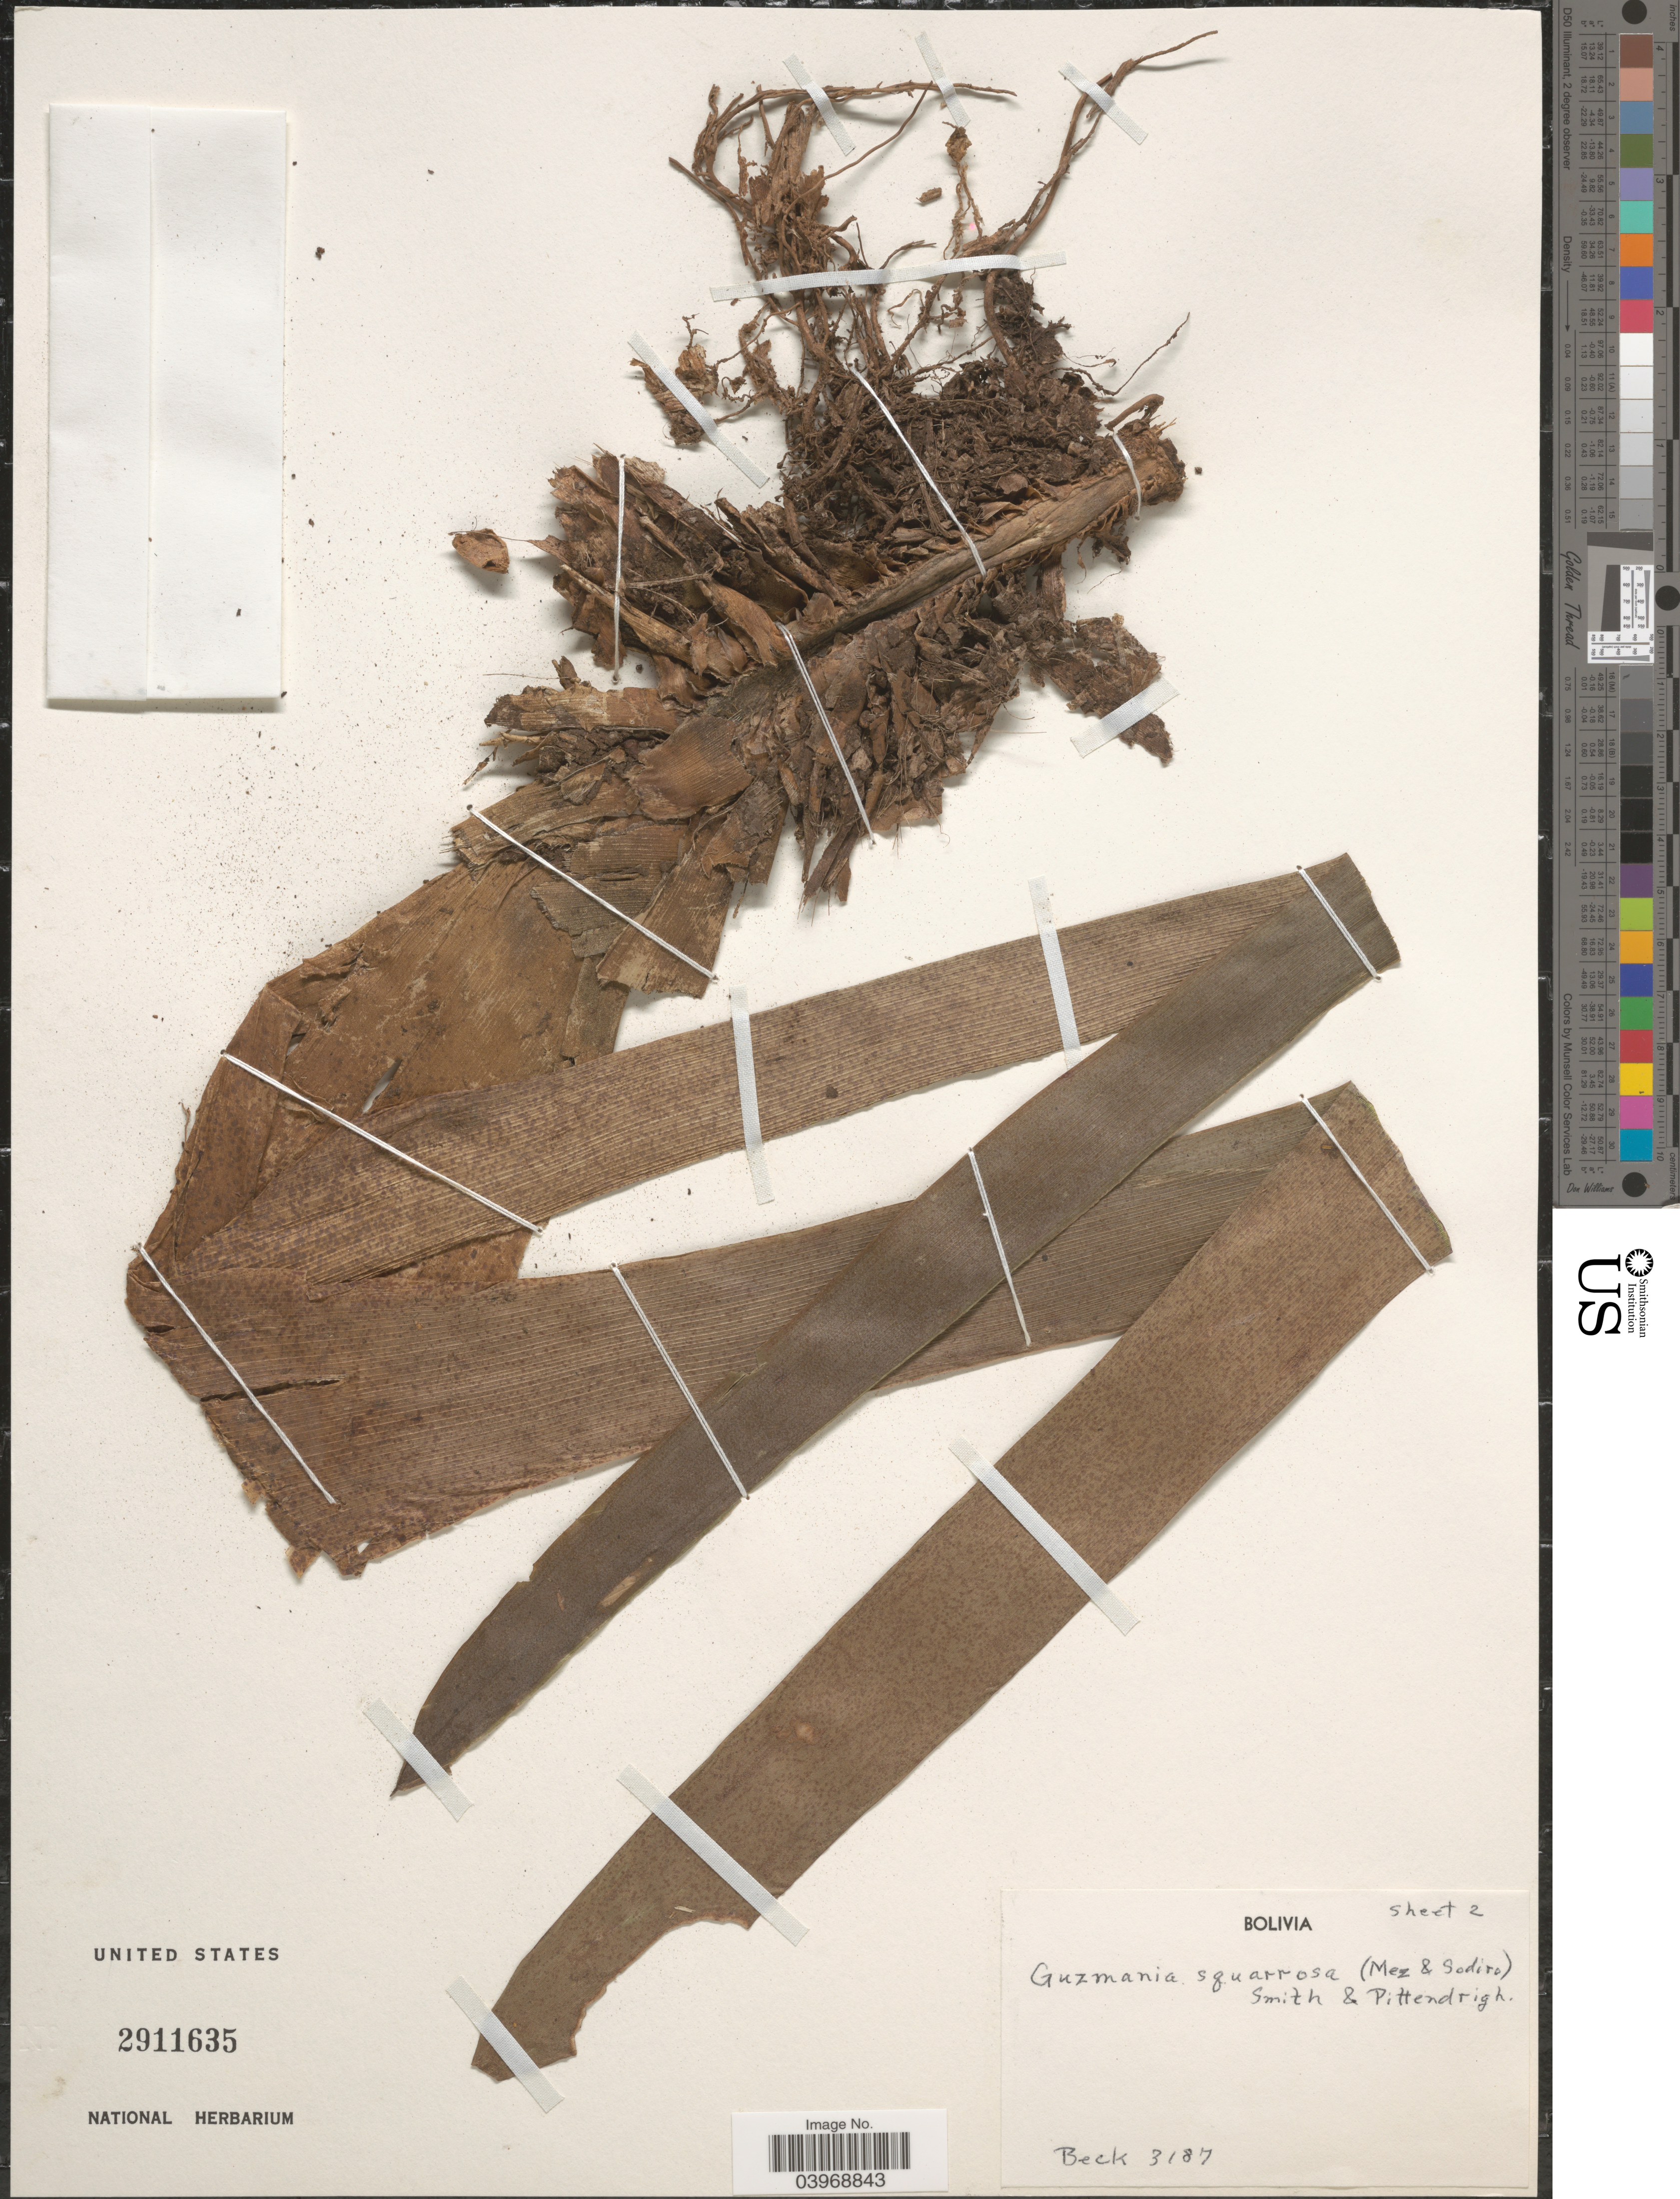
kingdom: Plantae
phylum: Tracheophyta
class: Liliopsida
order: Poales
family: Bromeliaceae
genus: Guzmania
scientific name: Guzmania squarrosa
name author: (Mez & Sodiro) L.B. Sm. & Pittendr.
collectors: -- Beck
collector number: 3187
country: Bolivia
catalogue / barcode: US 2911635